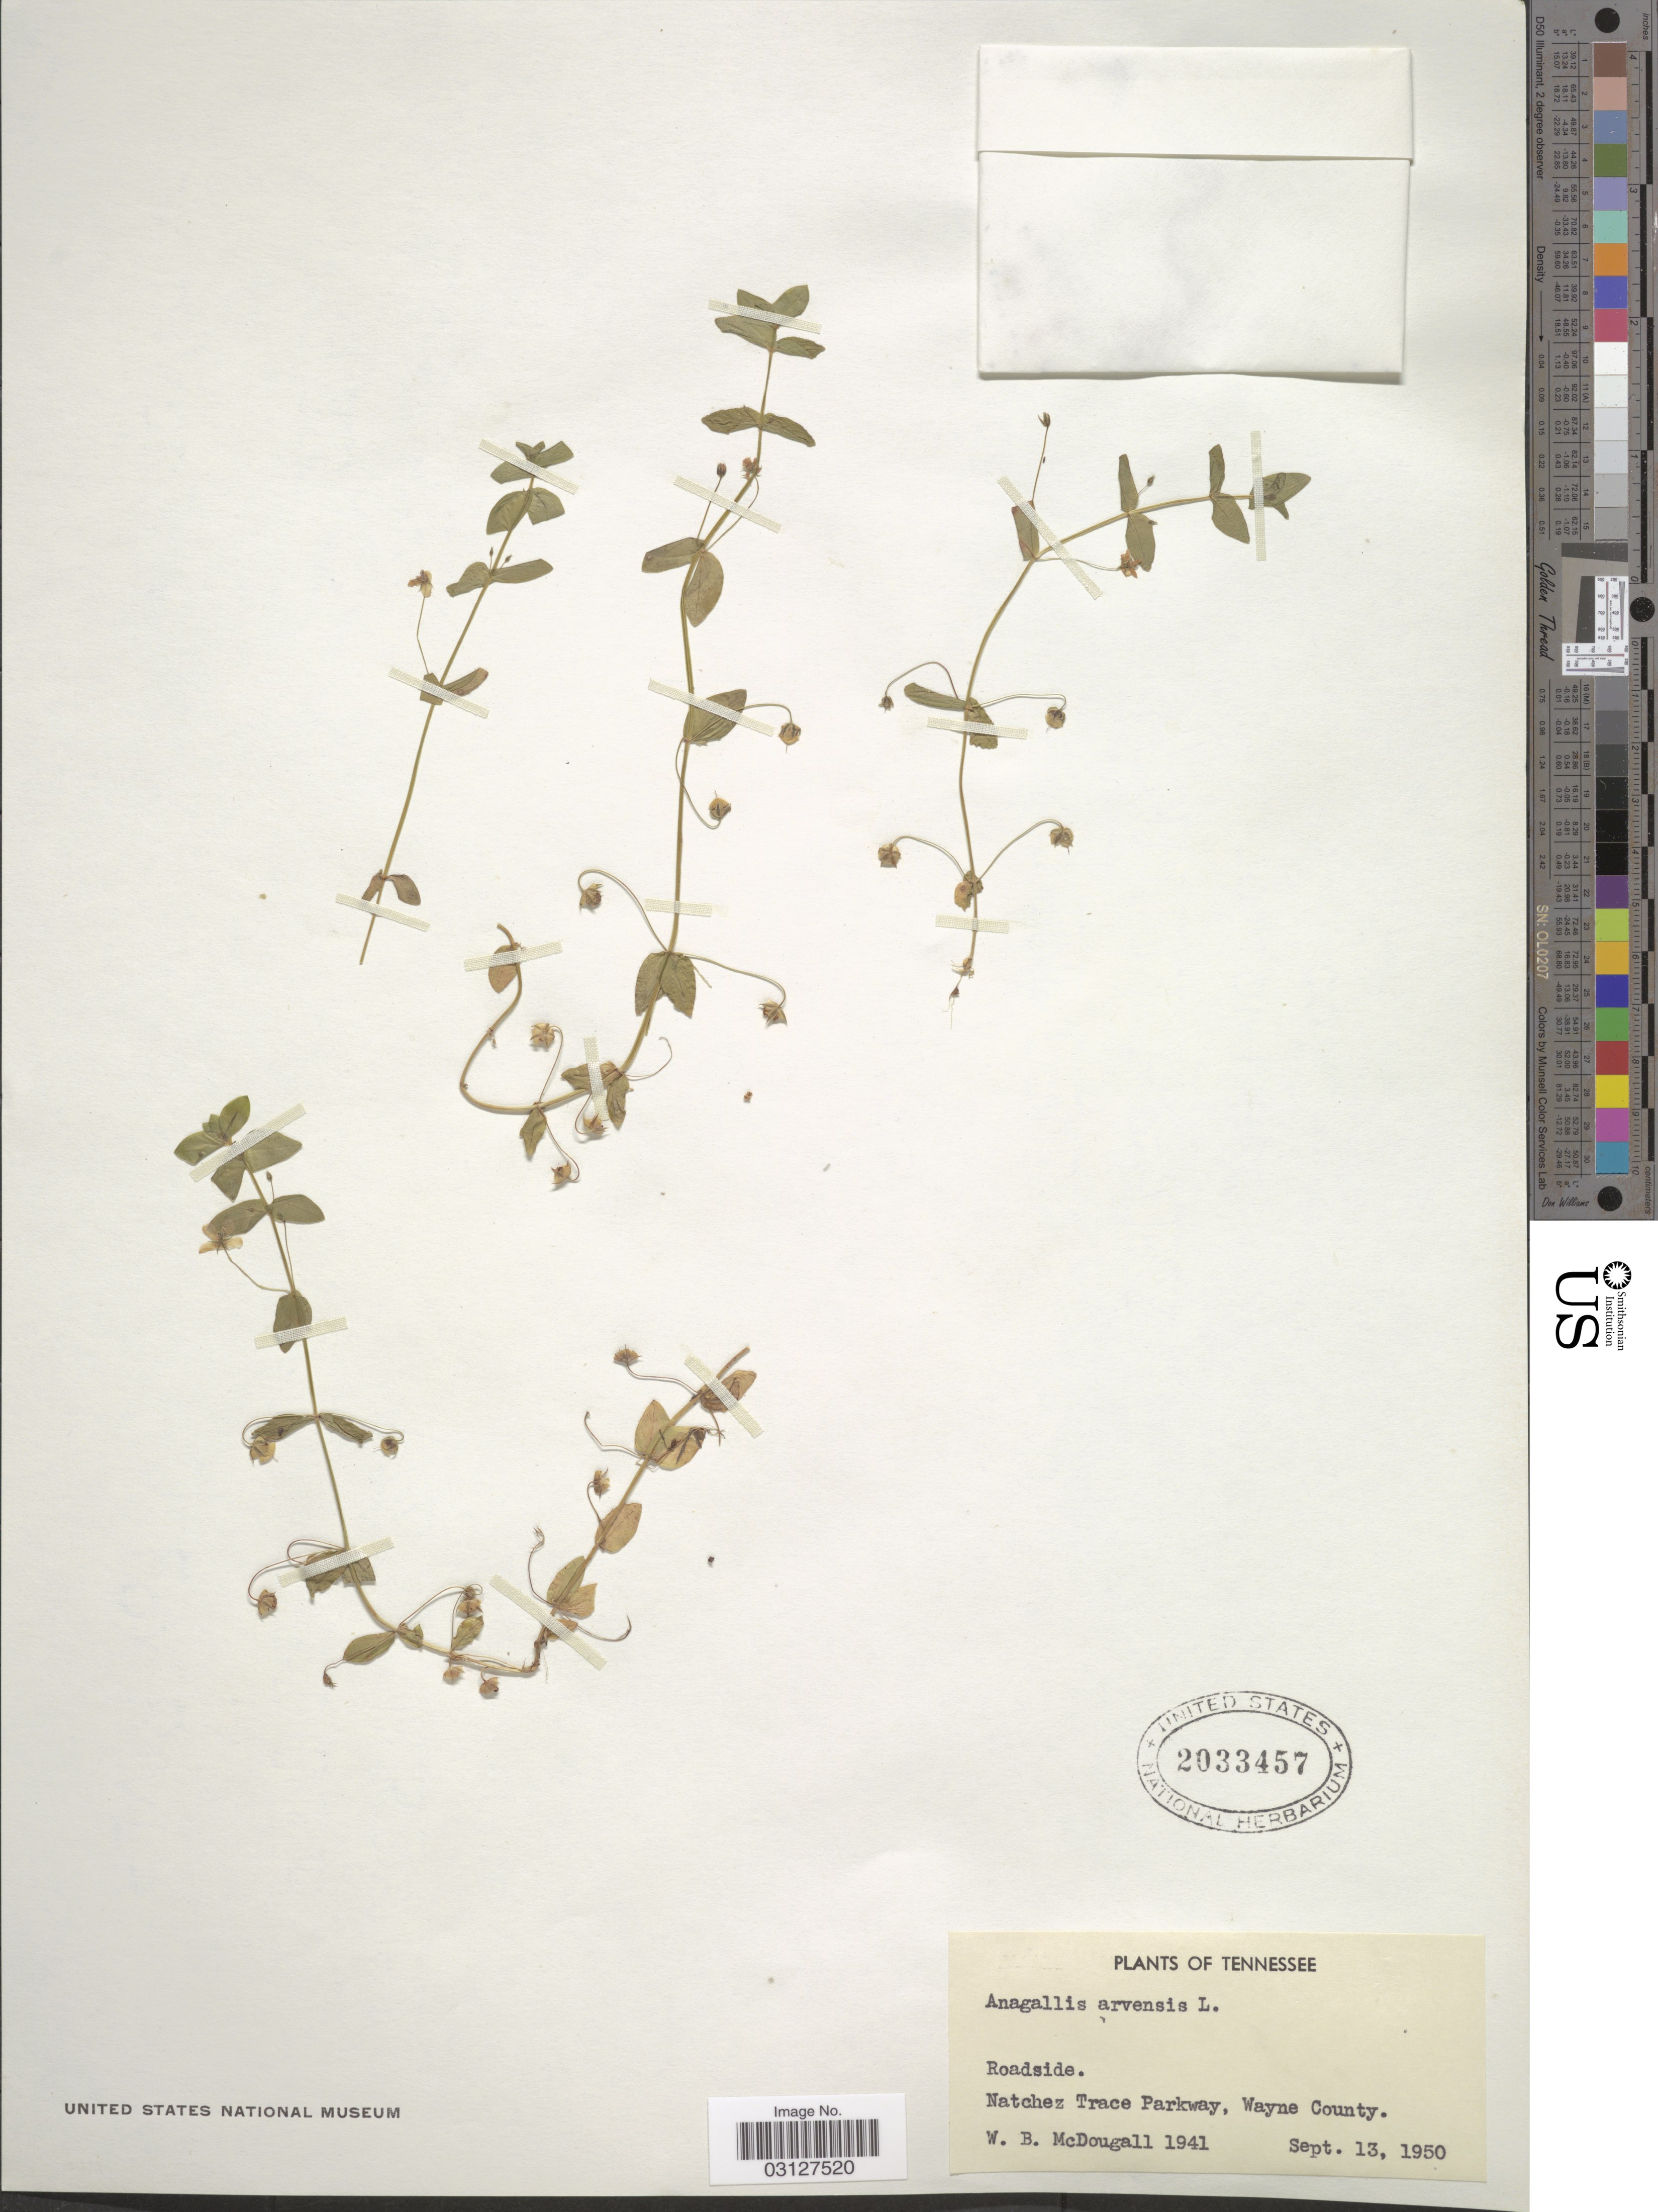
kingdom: Plantae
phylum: Tracheophyta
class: Magnoliopsida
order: Ericales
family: Primulaceae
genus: Anagallis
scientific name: Anagallis arvensis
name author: L.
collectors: W. B. McDougall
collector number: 1941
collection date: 1950-09-13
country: United States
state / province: Tennessee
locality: Natchez Trace Parkway, Wayne County.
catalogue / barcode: US 2033457